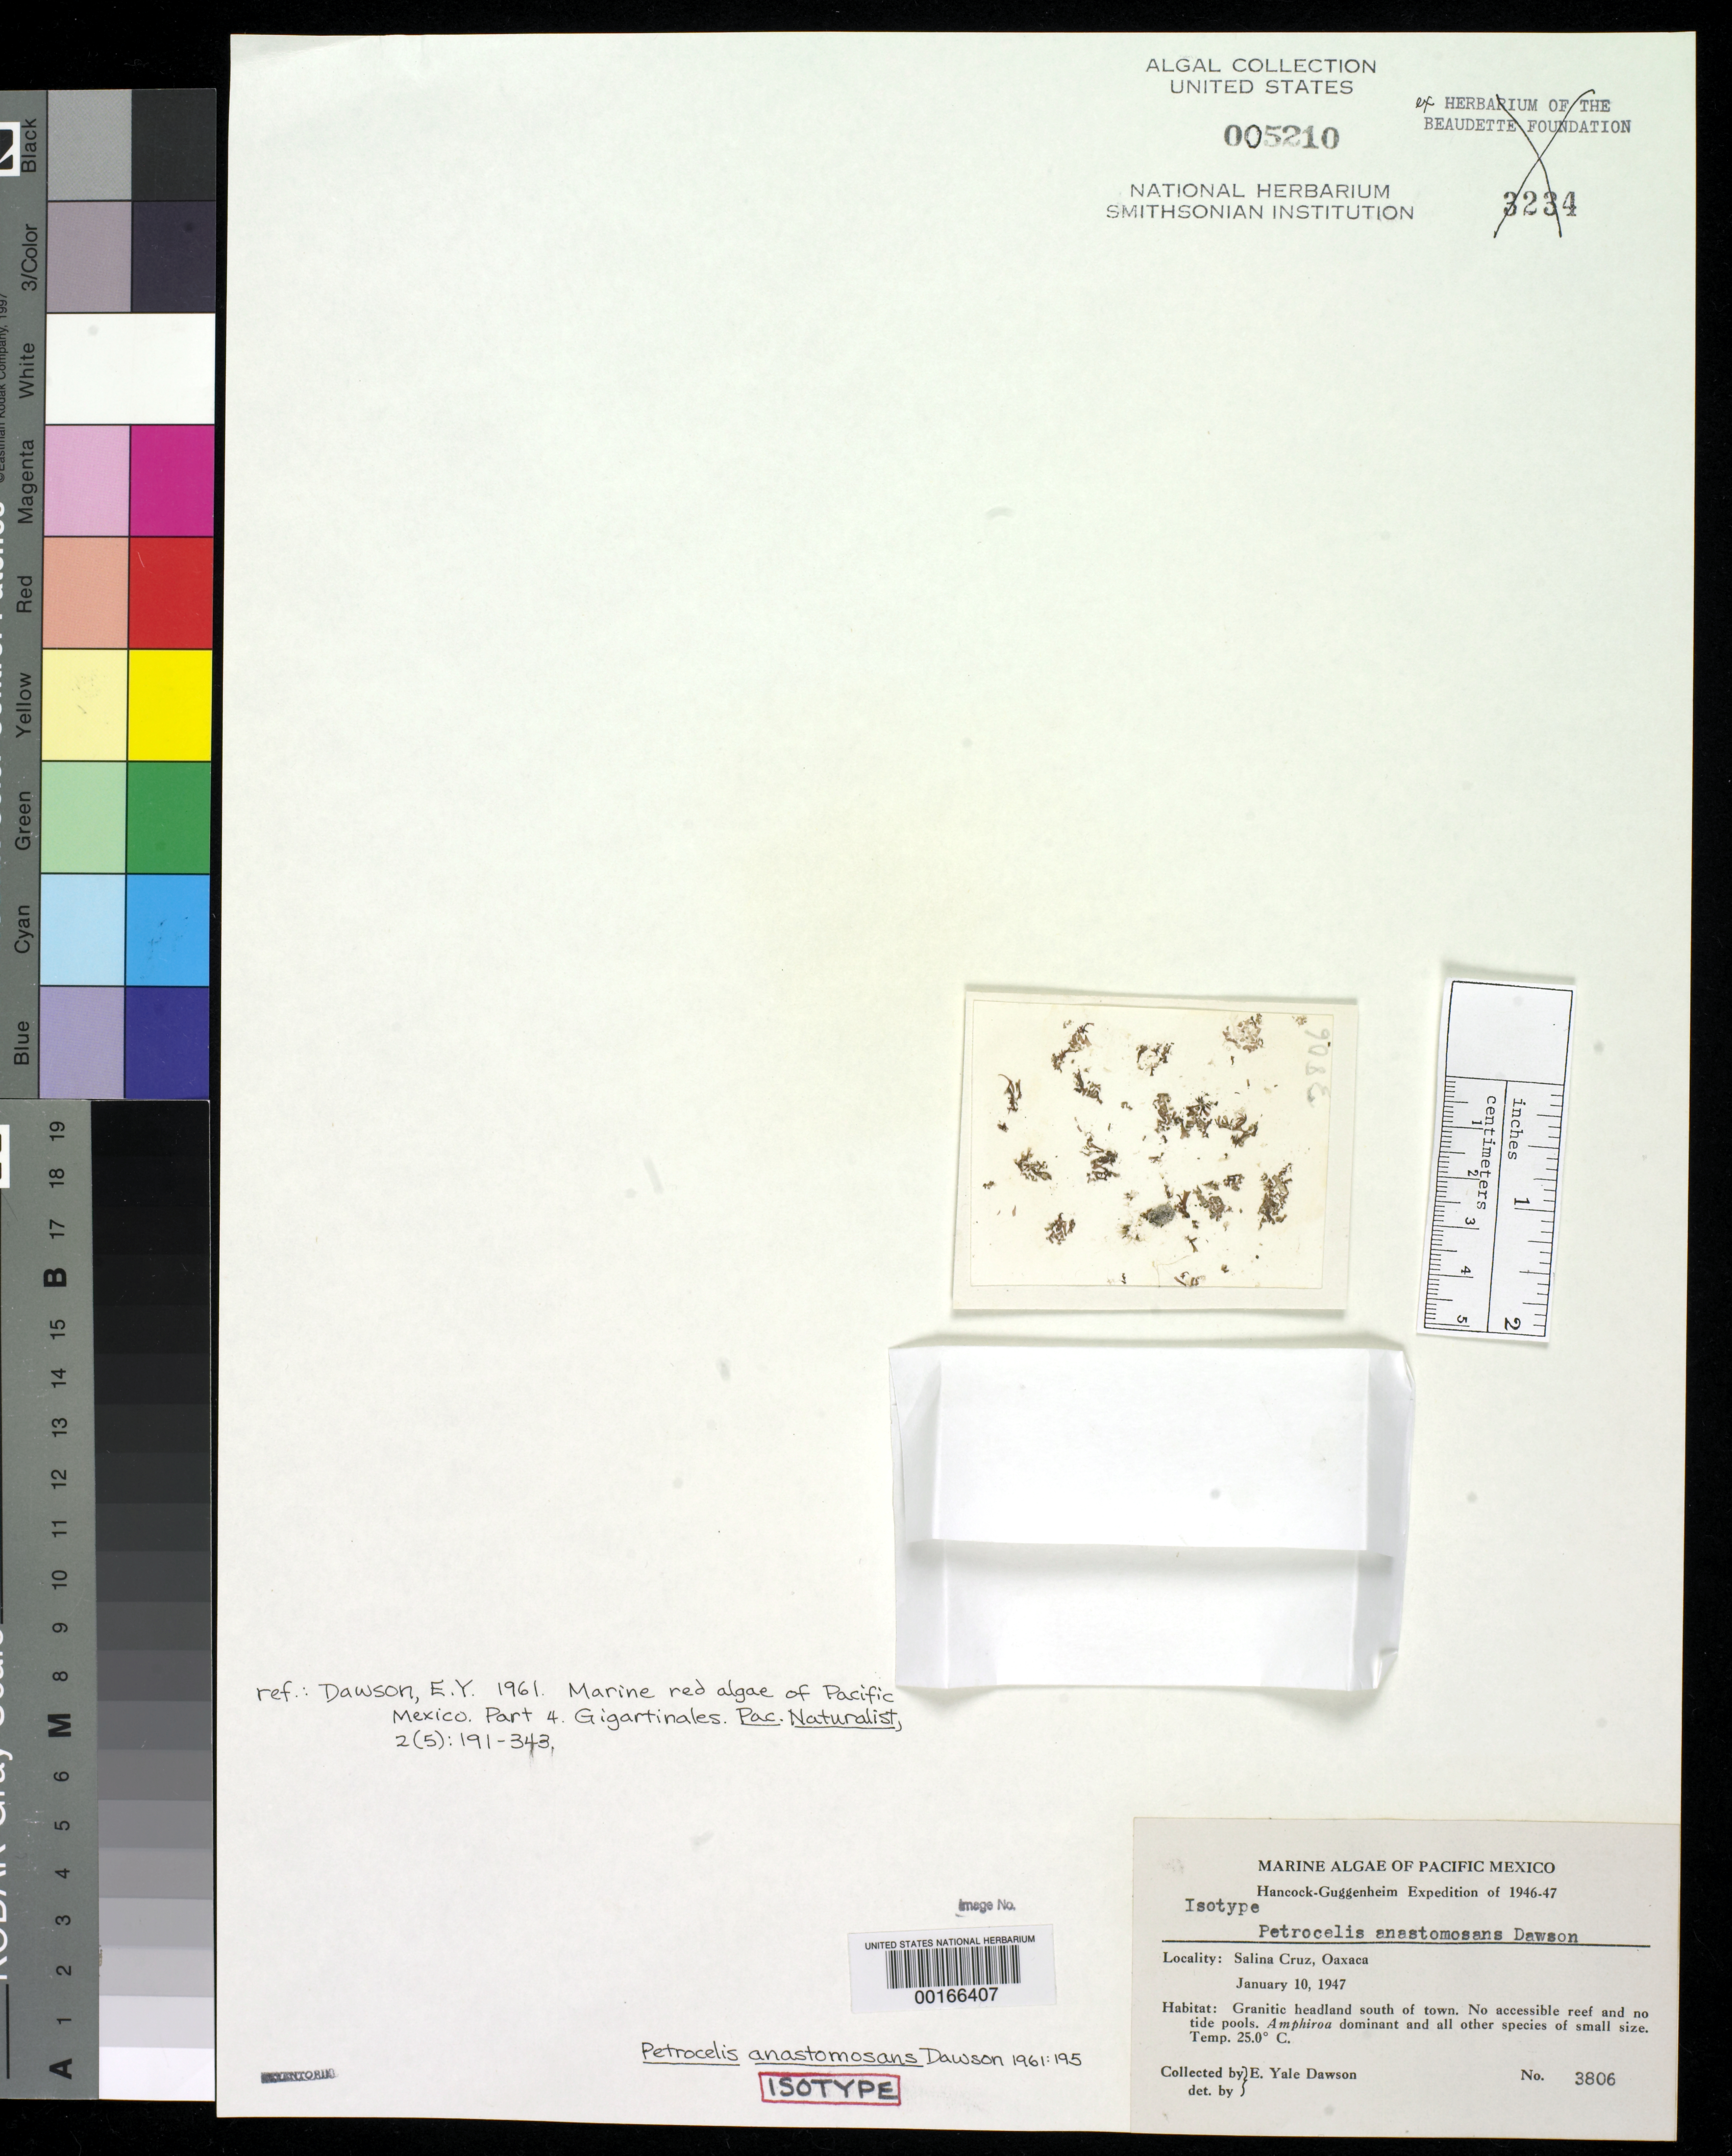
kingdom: Plantae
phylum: Rhodophyta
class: Florideophyceae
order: Gigartinales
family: Cruoriaceae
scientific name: Petrocelis anastomosans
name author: E.Y. Dawson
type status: Isotype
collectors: E. Y. Dawson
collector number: EYD 3806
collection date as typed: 10 Jan 1947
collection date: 1947-01-10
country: Mexico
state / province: Oaxaca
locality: South of Salina Cruz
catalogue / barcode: US 5210